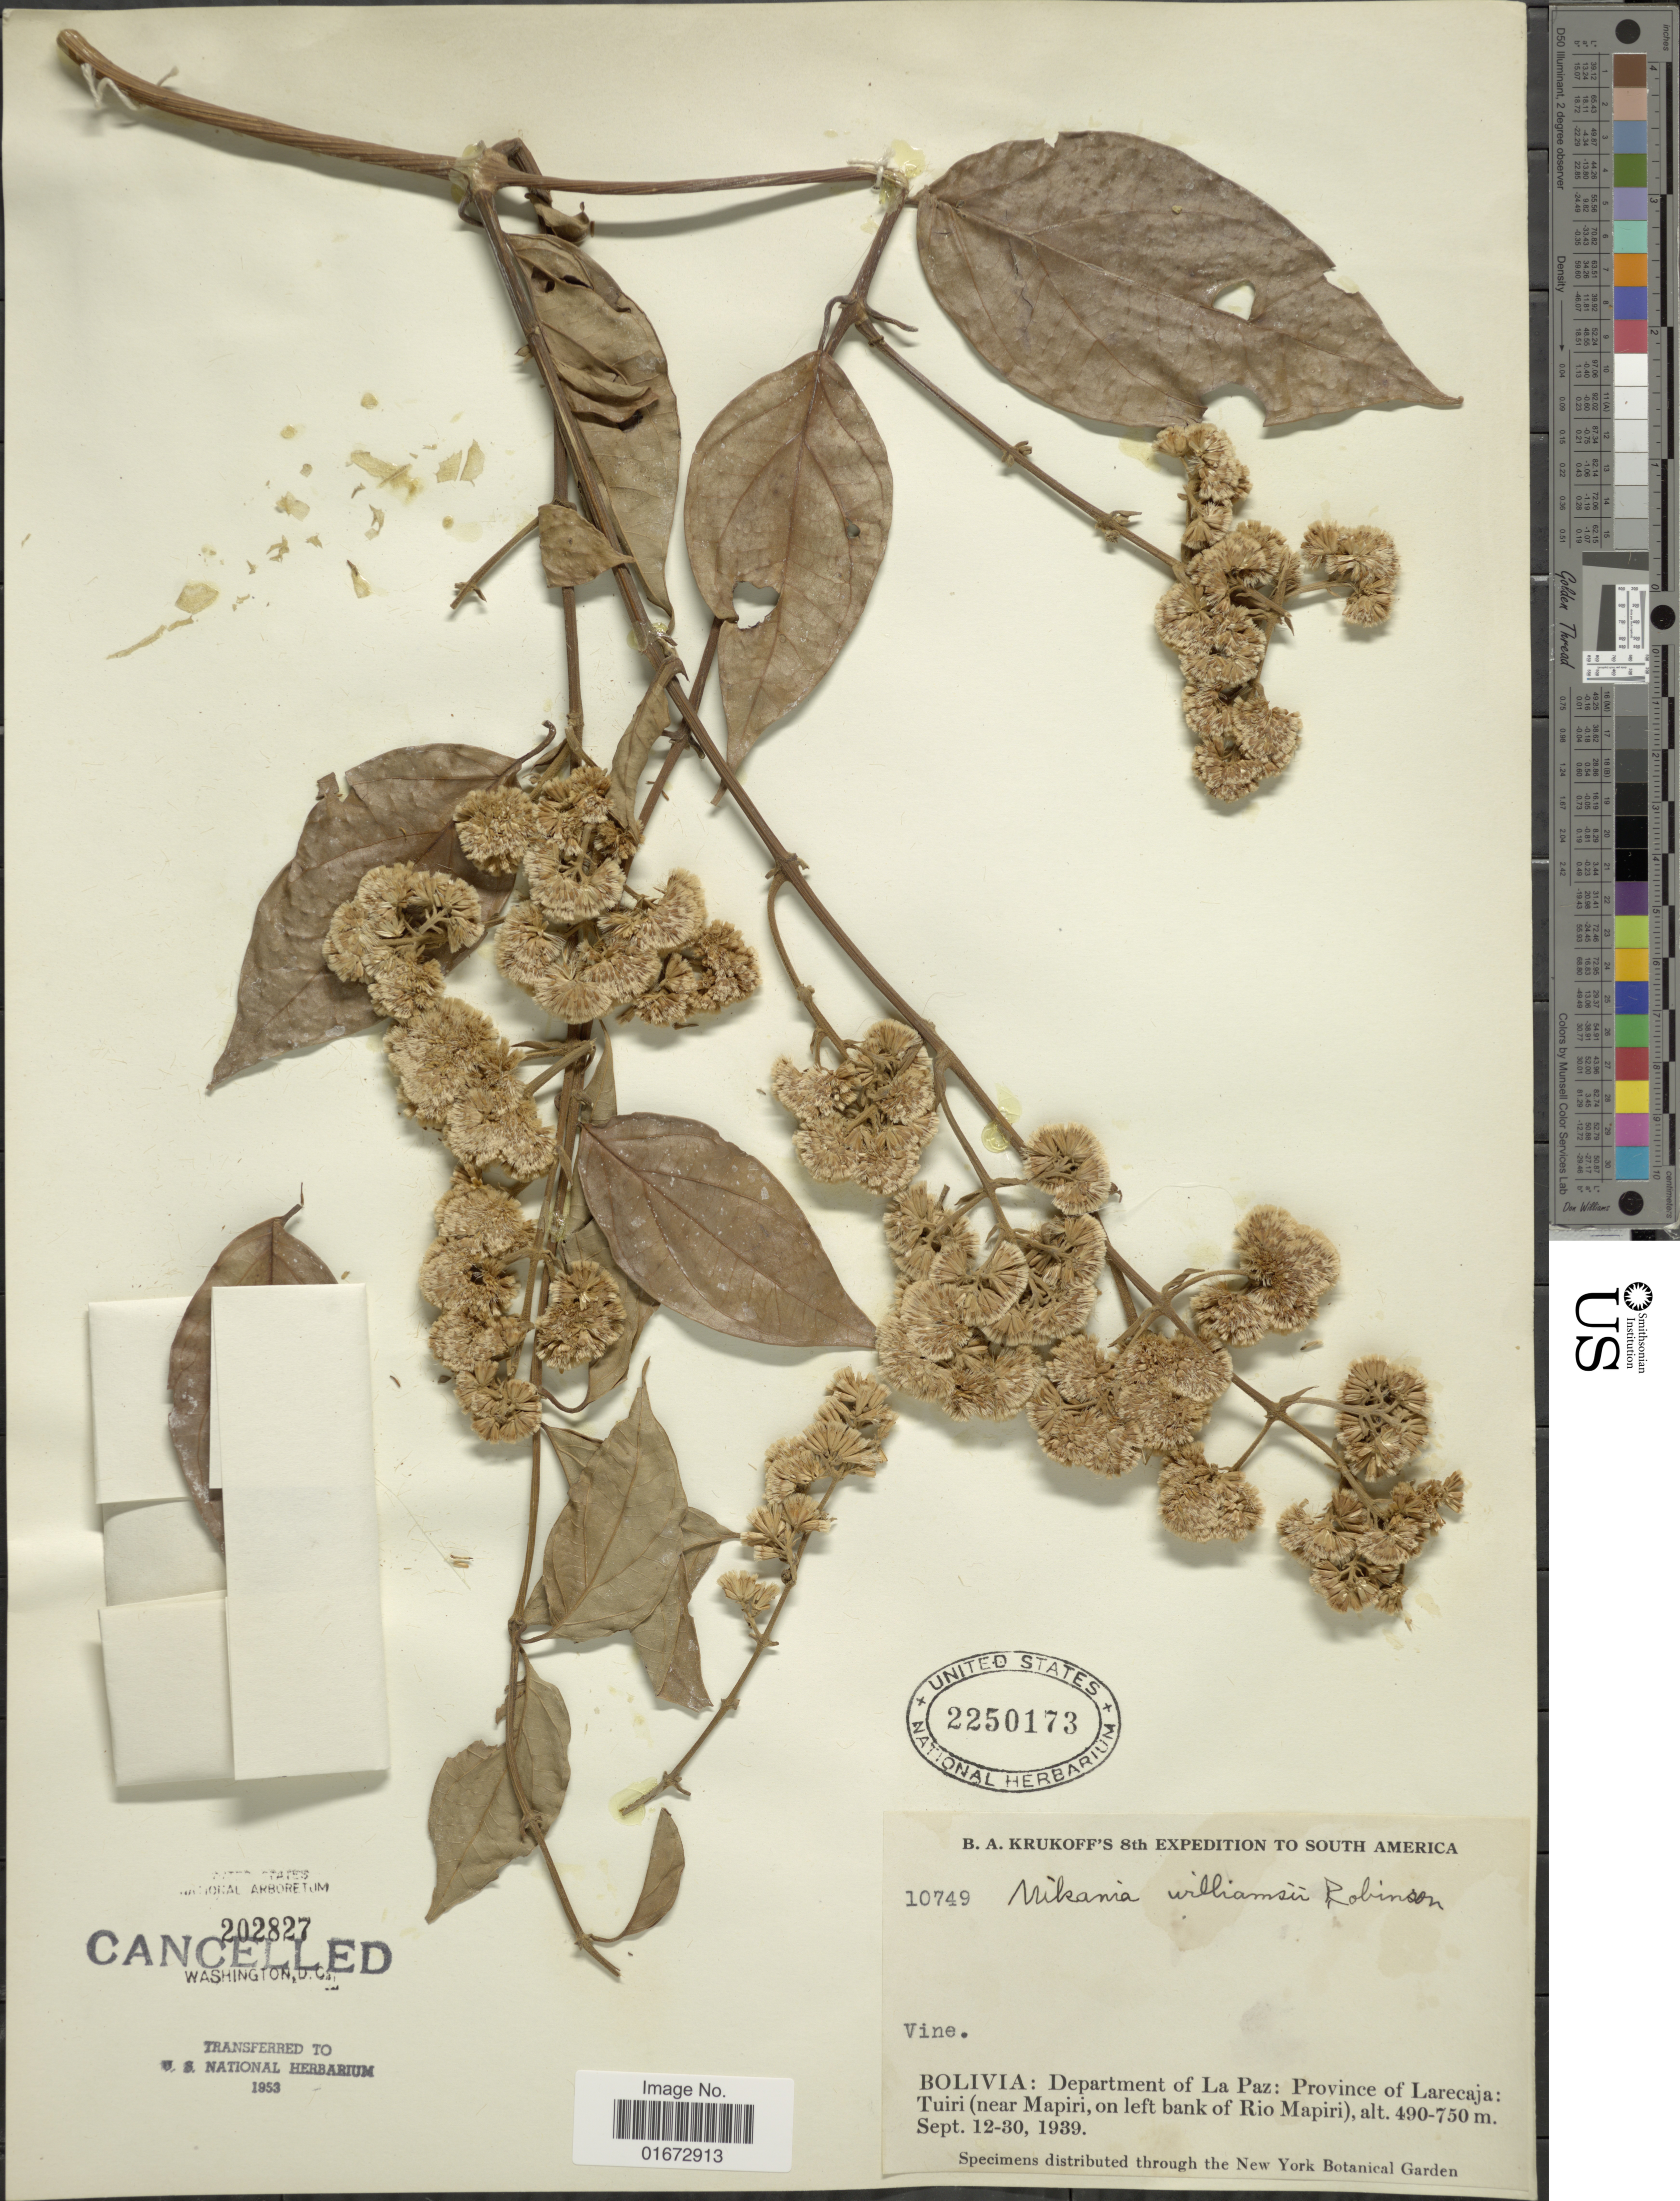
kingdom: Plantae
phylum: Tracheophyta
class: Magnoliopsida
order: Asterales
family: Asteraceae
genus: Mikania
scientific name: Mikania williamsii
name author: B.L. Rob.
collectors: B. A. Krukoff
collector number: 10749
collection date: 1939-09-12/1939-09-30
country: Bolivia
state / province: La Paz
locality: Bolivia: Department of La Paz: Province of Larecaja: Tuiri (near Mapiri, on left bank of Rio Mapiri)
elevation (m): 490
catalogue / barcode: US 2250173